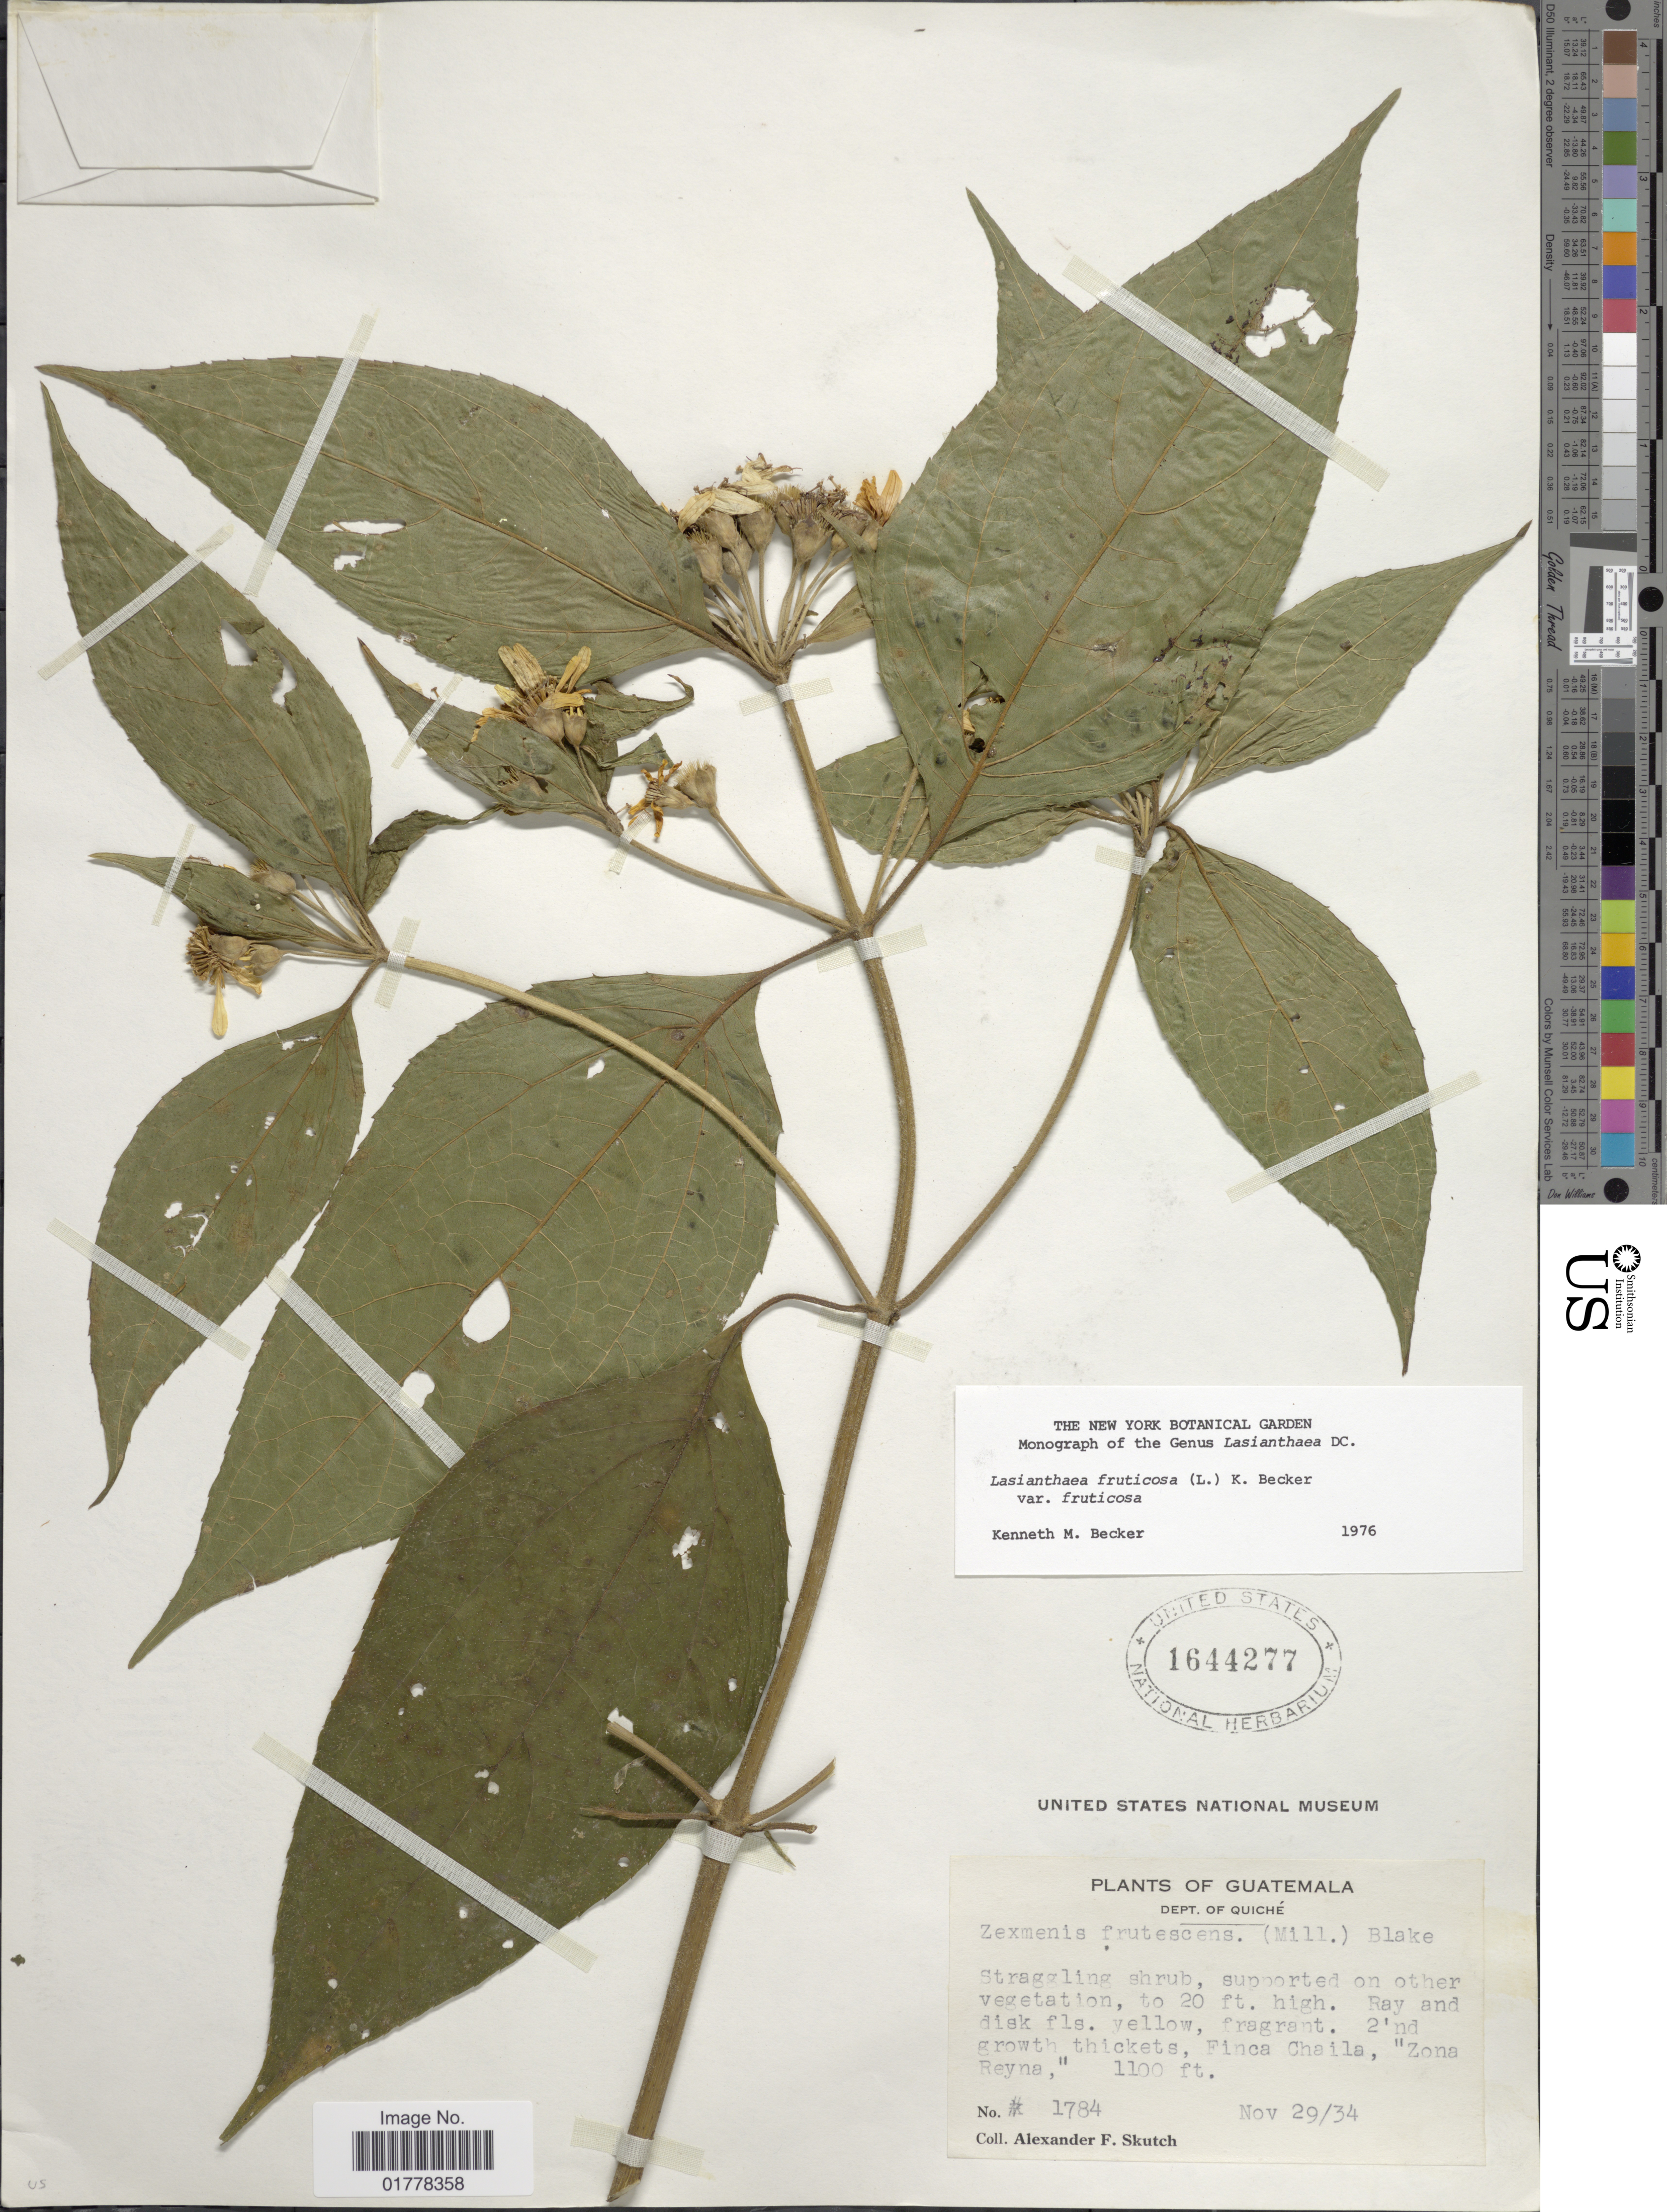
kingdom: Plantae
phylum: Tracheophyta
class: Magnoliopsida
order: Asterales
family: Asteraceae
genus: Lasianthaea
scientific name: Lasianthaea fruticosa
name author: (L.) K.M. Becker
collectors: A. F. Skutch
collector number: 1784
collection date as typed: Transcribed d/m/y: 29/11/34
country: Guatemala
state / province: El Quiché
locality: Dept. of Quiché. Finca Chaila, "Zona Reyna"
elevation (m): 335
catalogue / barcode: US 1644277